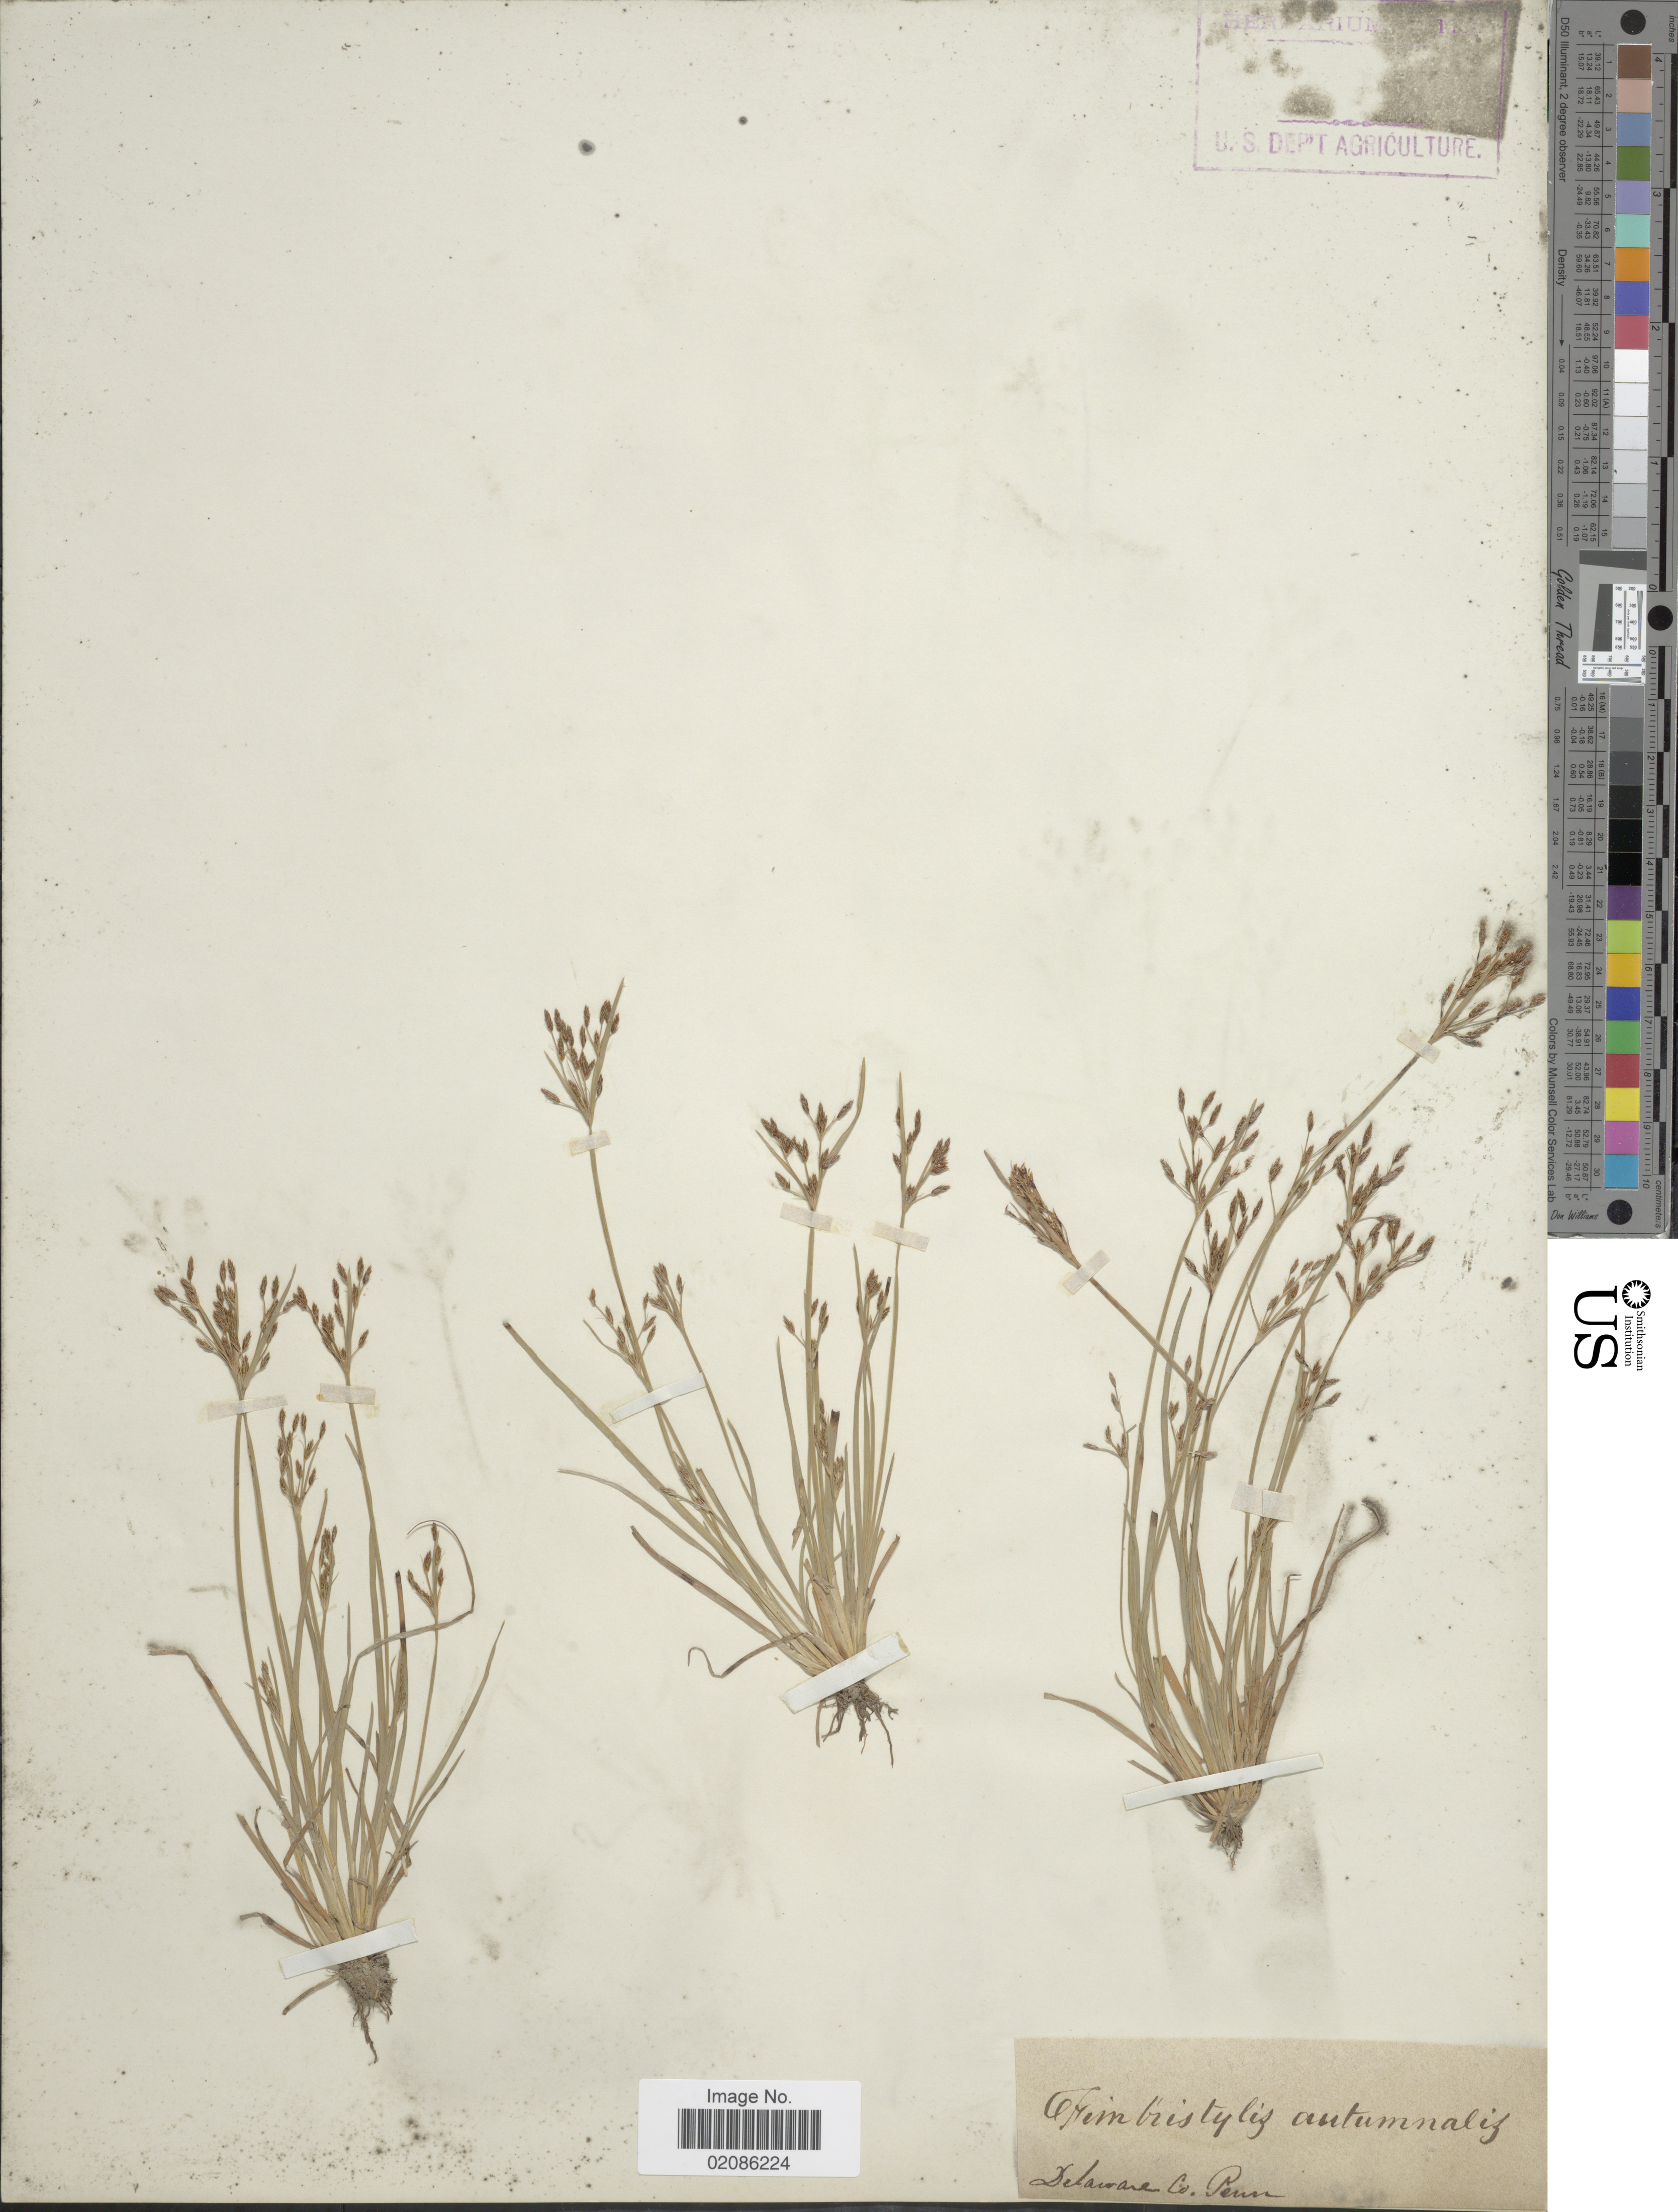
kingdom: Plantae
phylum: Tracheophyta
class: Liliopsida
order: Poales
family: Cyperaceae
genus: Fimbristylis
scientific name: Fimbristylis autumnalis (L.) Roem. & Schult.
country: United States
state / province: Pennsylvania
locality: Delaware Co. Penn